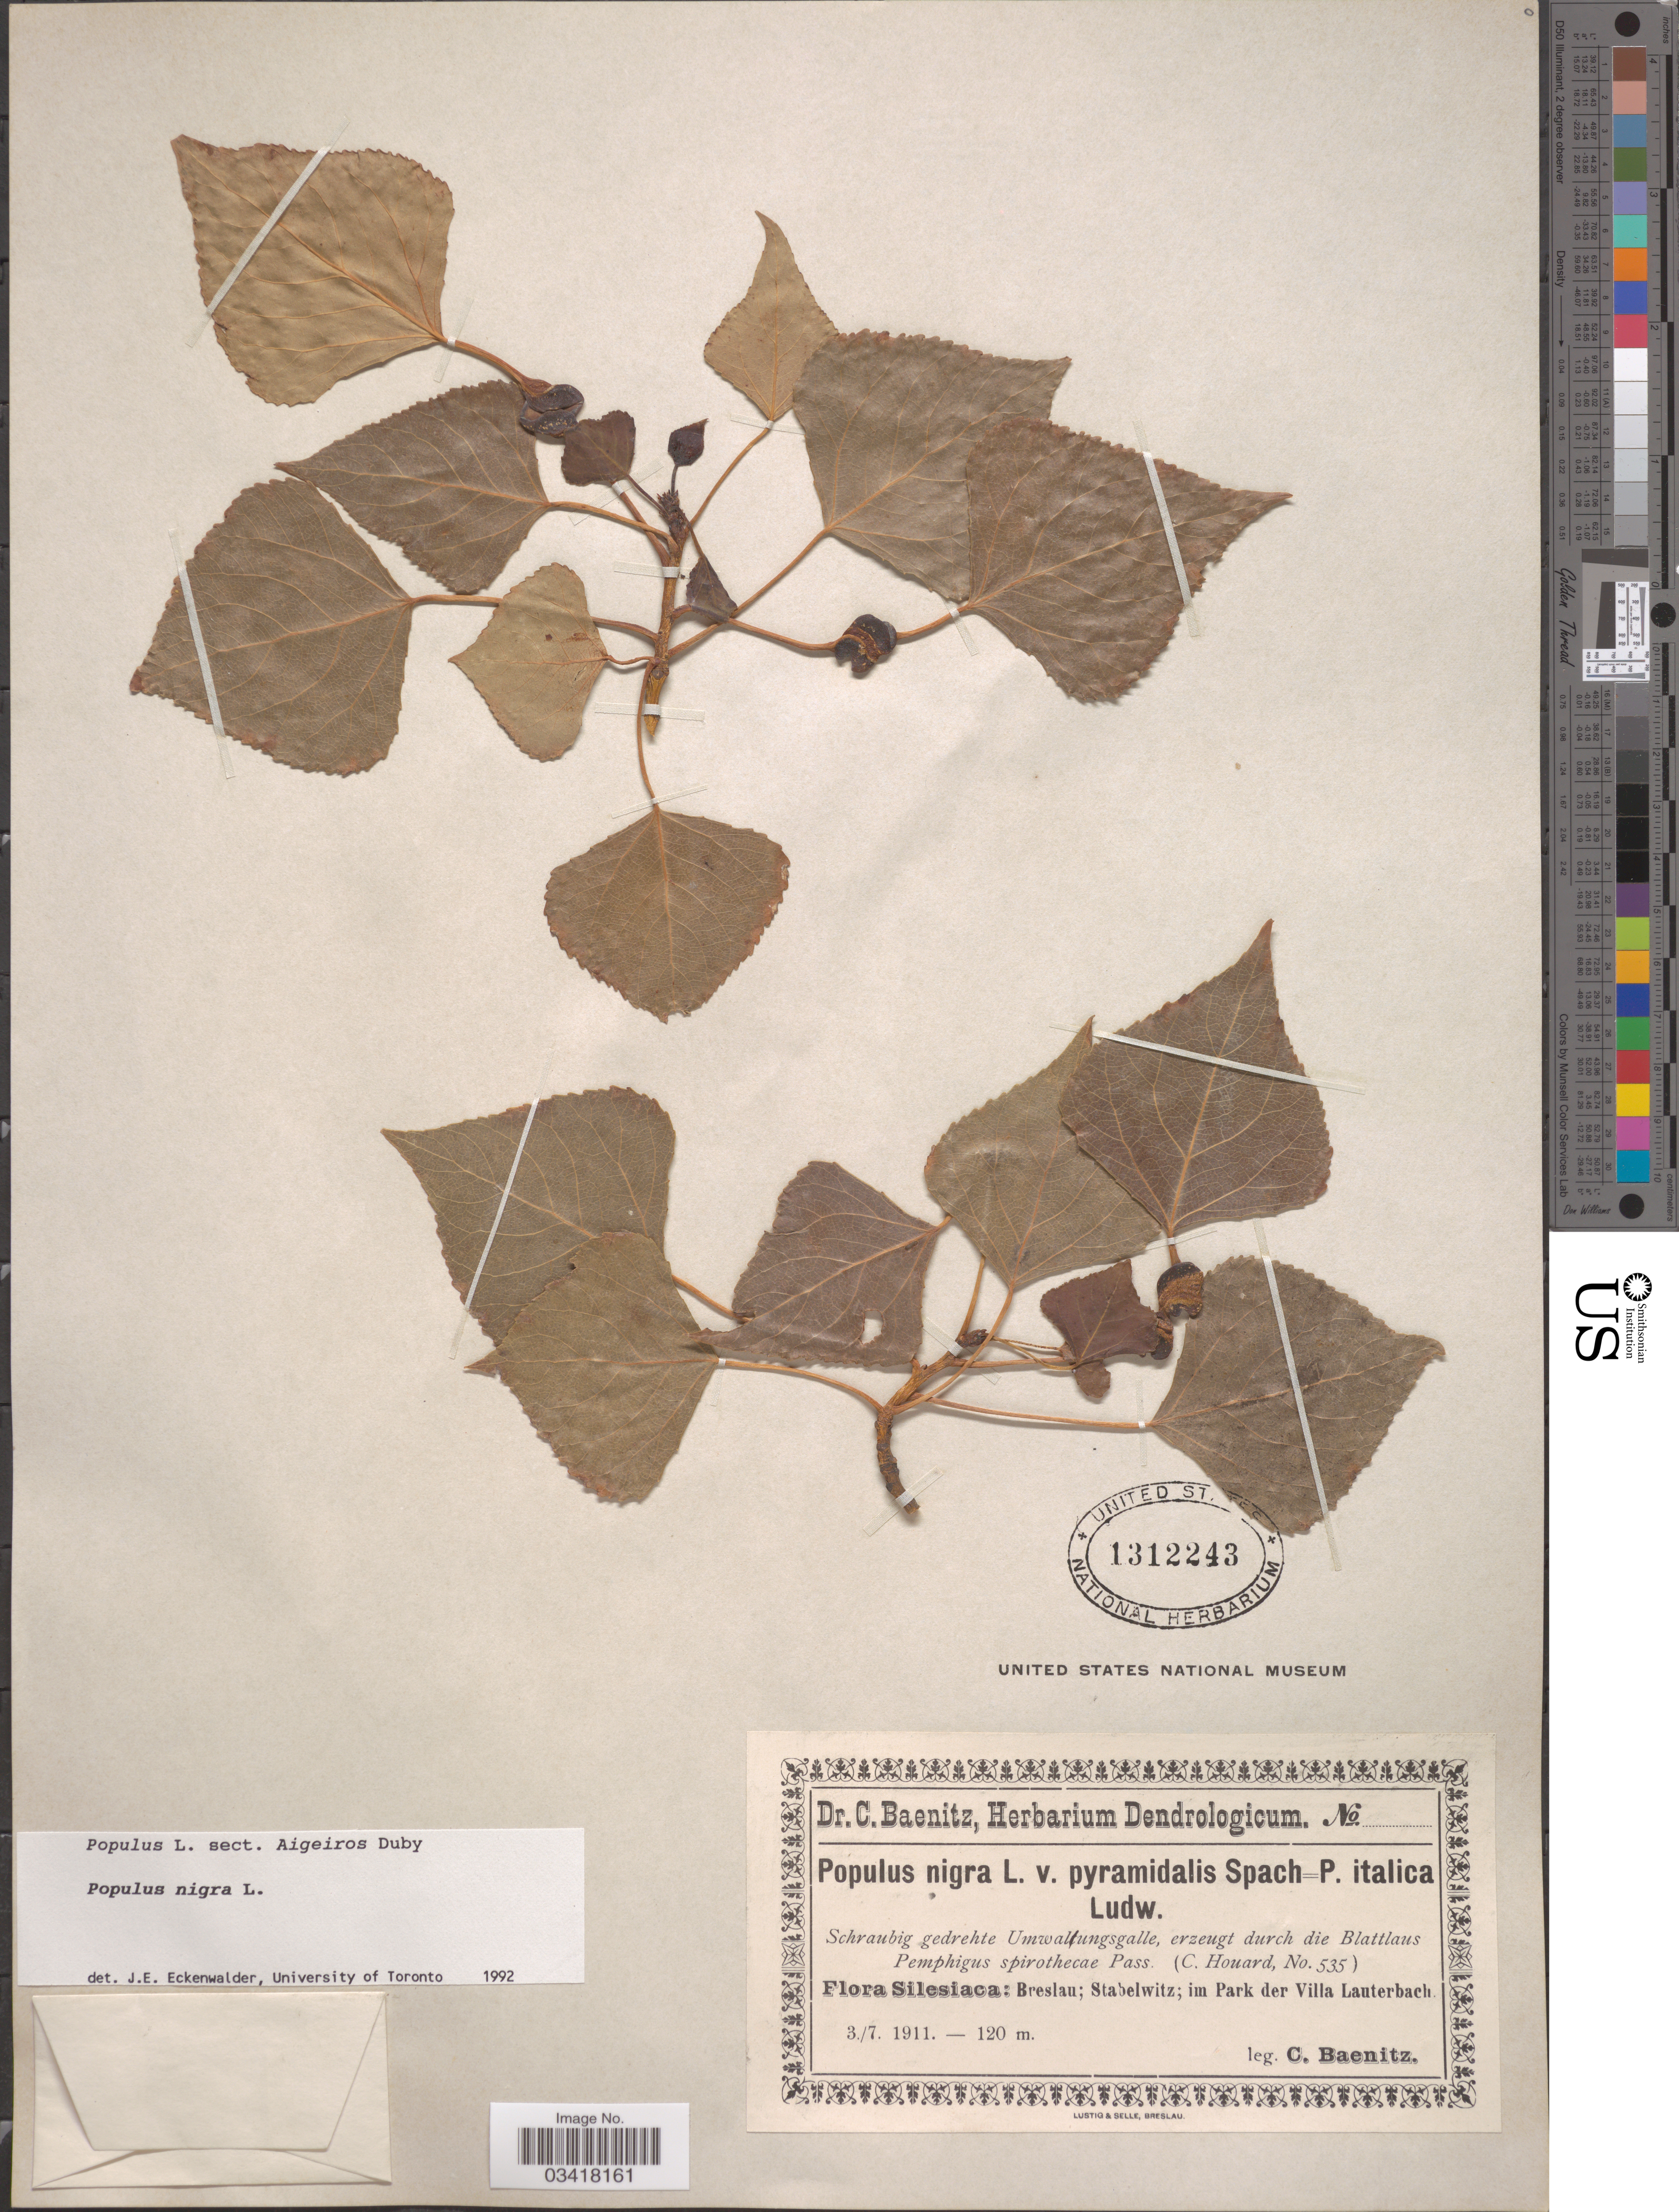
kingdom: Plantae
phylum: Tracheophyta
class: Magnoliopsida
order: Malpighiales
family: Salicaceae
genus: Populus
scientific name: Populus nigra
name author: L.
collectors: C. G. Baenitz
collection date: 1911-07-03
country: Poland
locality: Silesiaca: Breslau; Stabelwitz; im park der Villa Lauterbach.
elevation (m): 120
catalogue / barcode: US 1312243